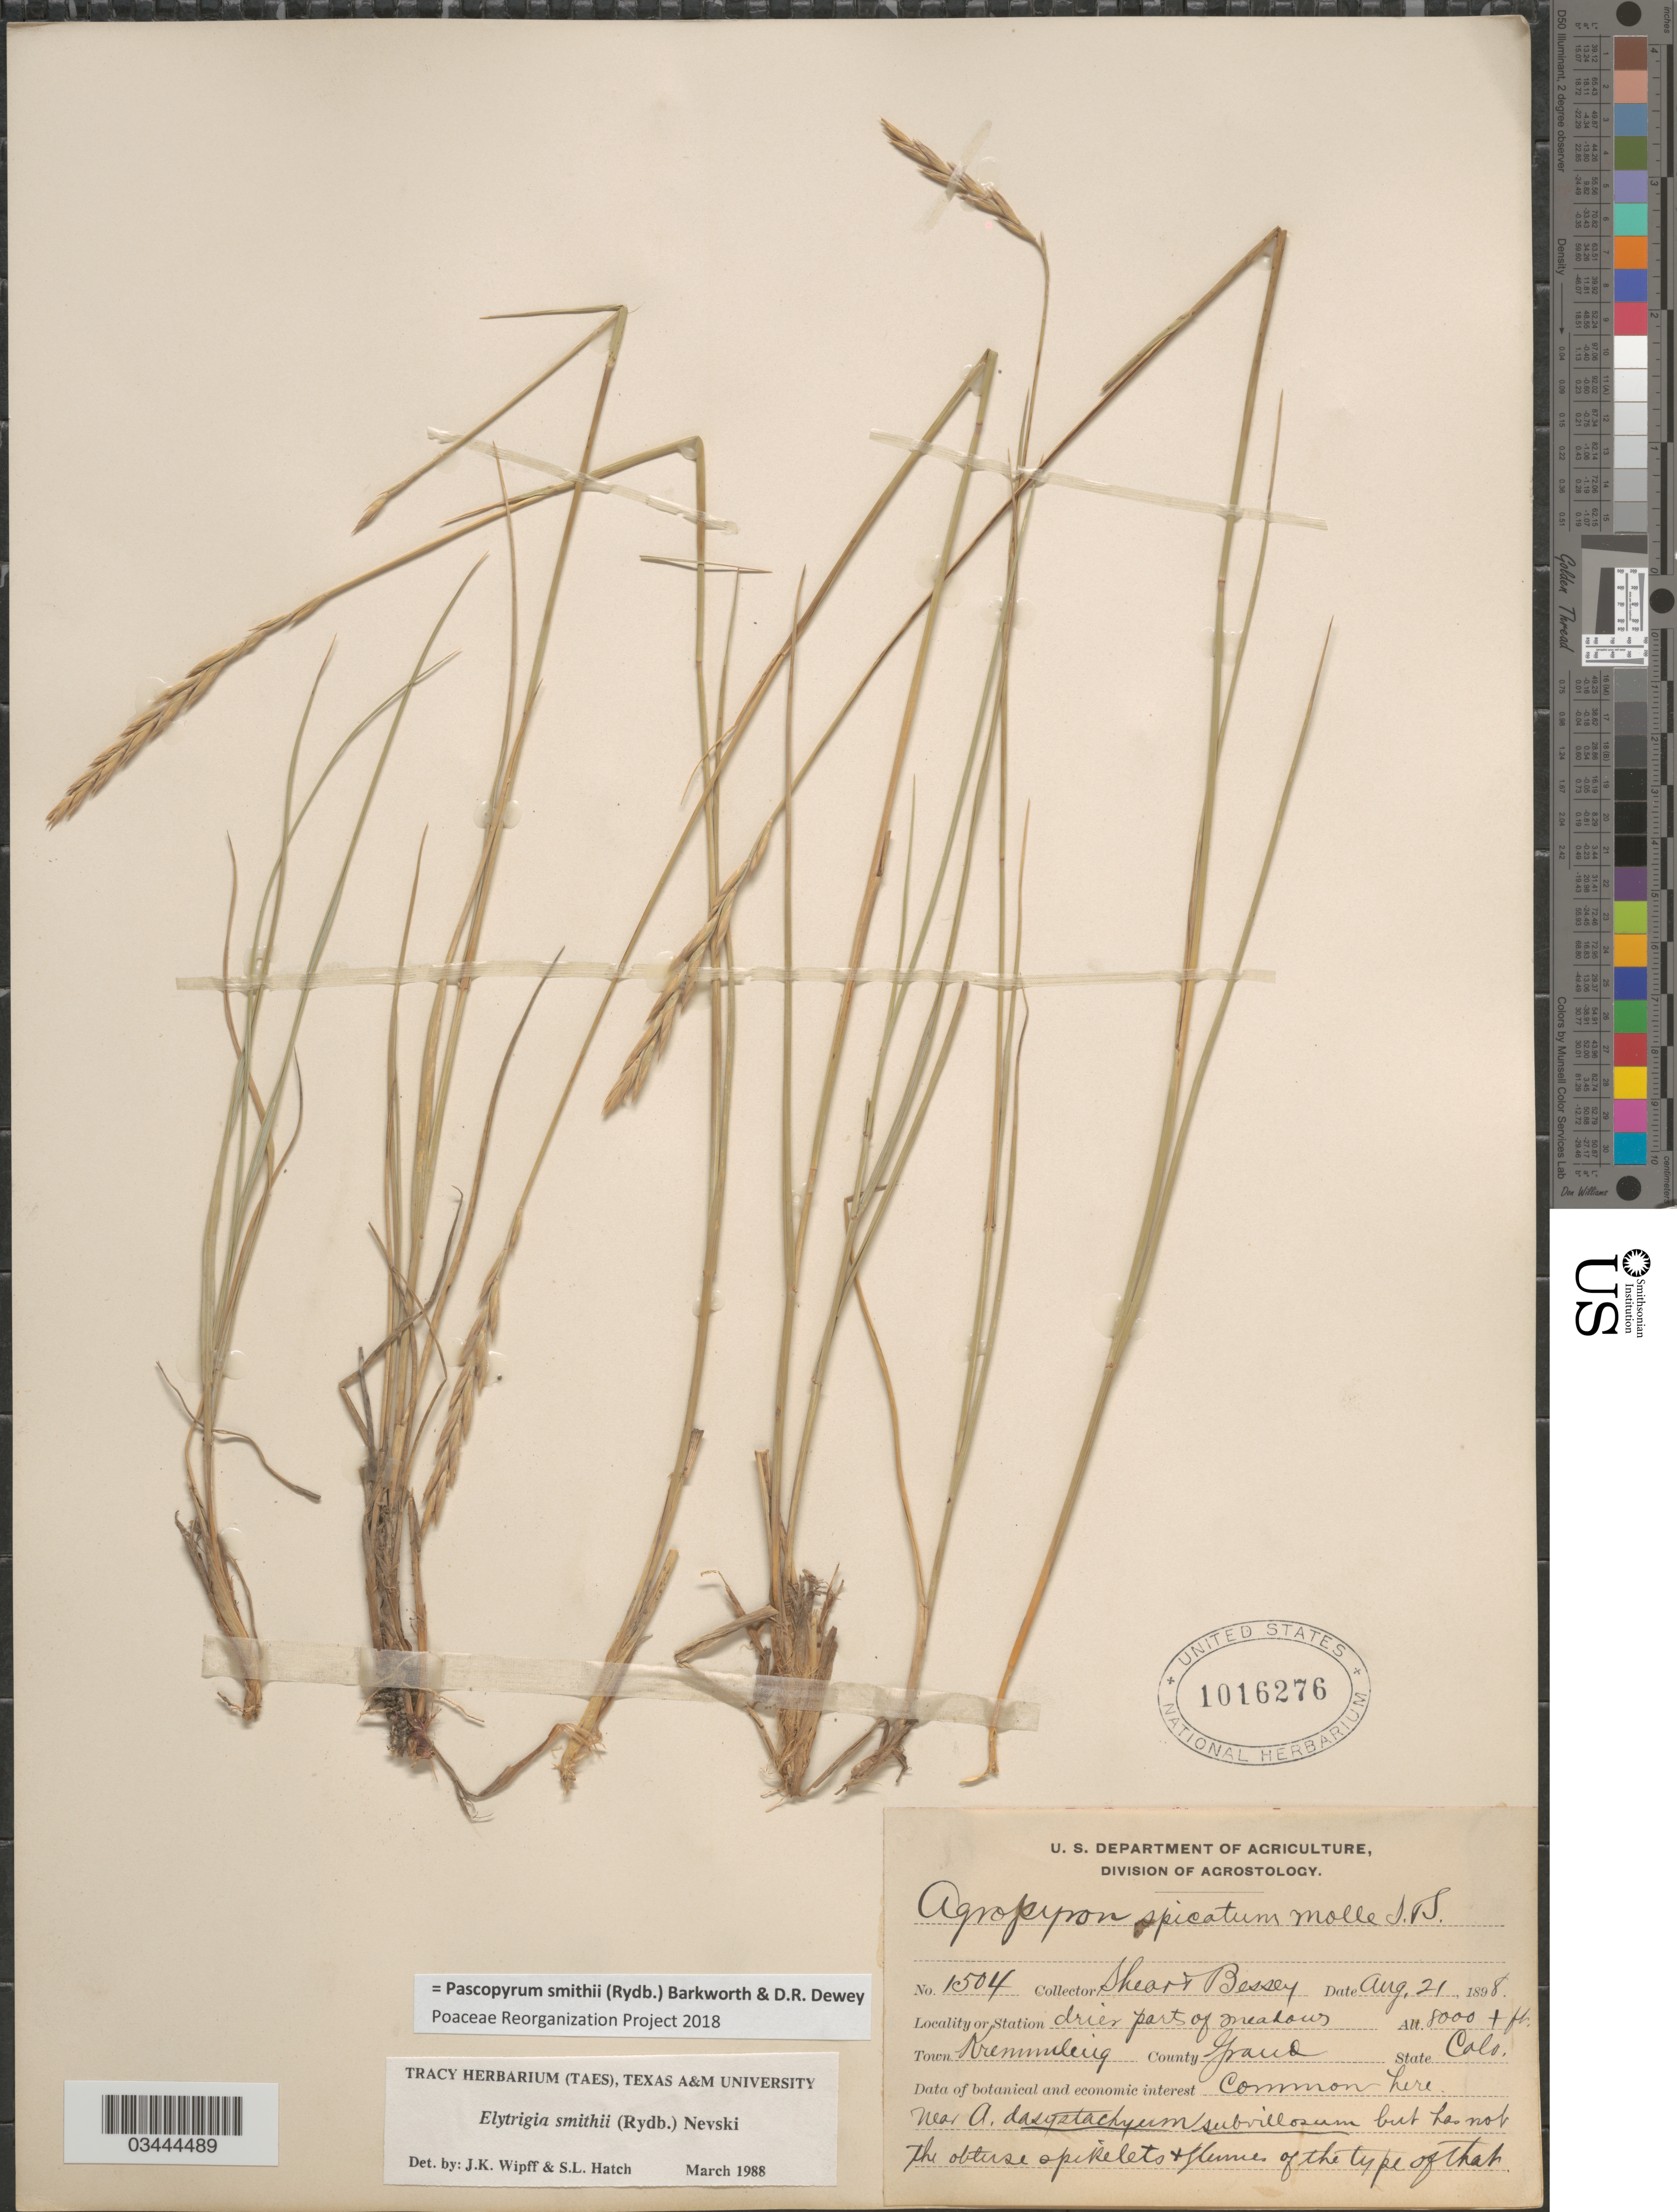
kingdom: Plantae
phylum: Tracheophyta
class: Liliopsida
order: Poales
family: Poaceae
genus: Pascopyrum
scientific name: Pascopyrum smithii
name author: (Rydb.) Barkworth & Dewey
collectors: -- Shear & -. Bessey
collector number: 1504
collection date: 1898-08-21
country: United States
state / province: Colorado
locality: Town Kremmling County Grand.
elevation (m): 2438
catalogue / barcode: US 1016276